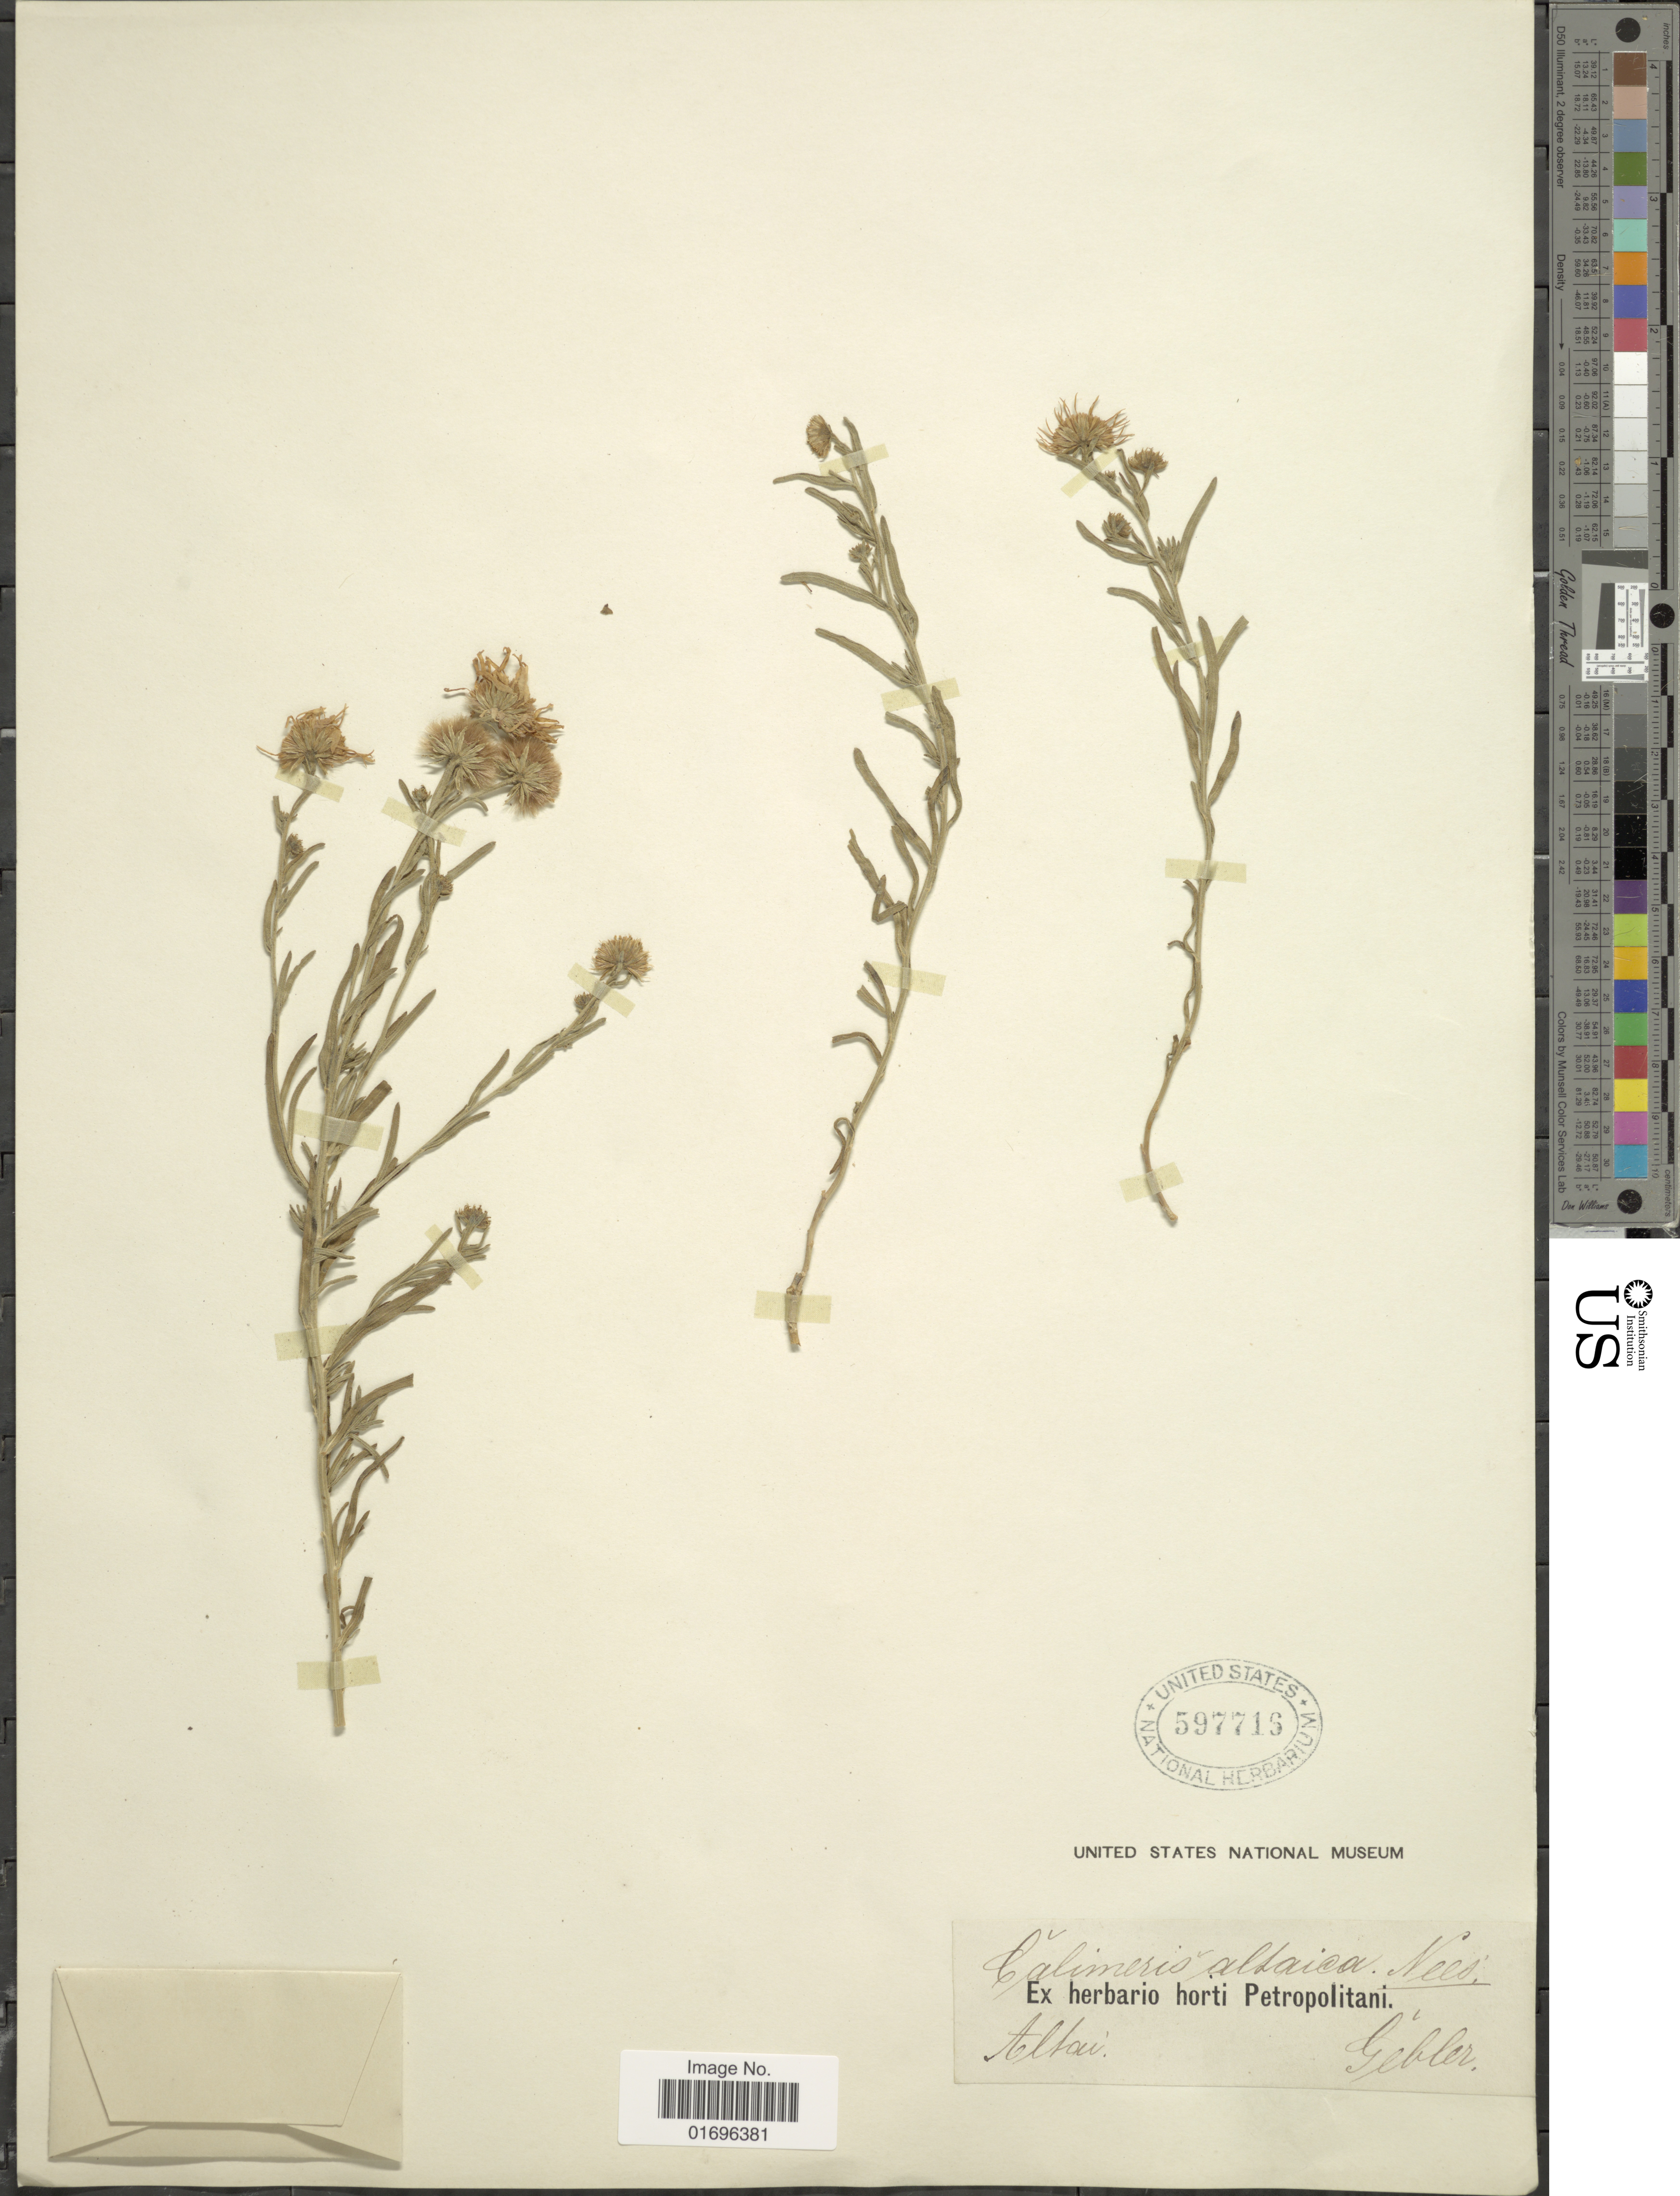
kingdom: Plantae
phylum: Tracheophyta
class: Magnoliopsida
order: Asterales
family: Asteraceae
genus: Aster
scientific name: Aster altaicus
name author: Willd.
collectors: Gebler, --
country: Russian Federation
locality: Altai.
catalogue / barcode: US 597716